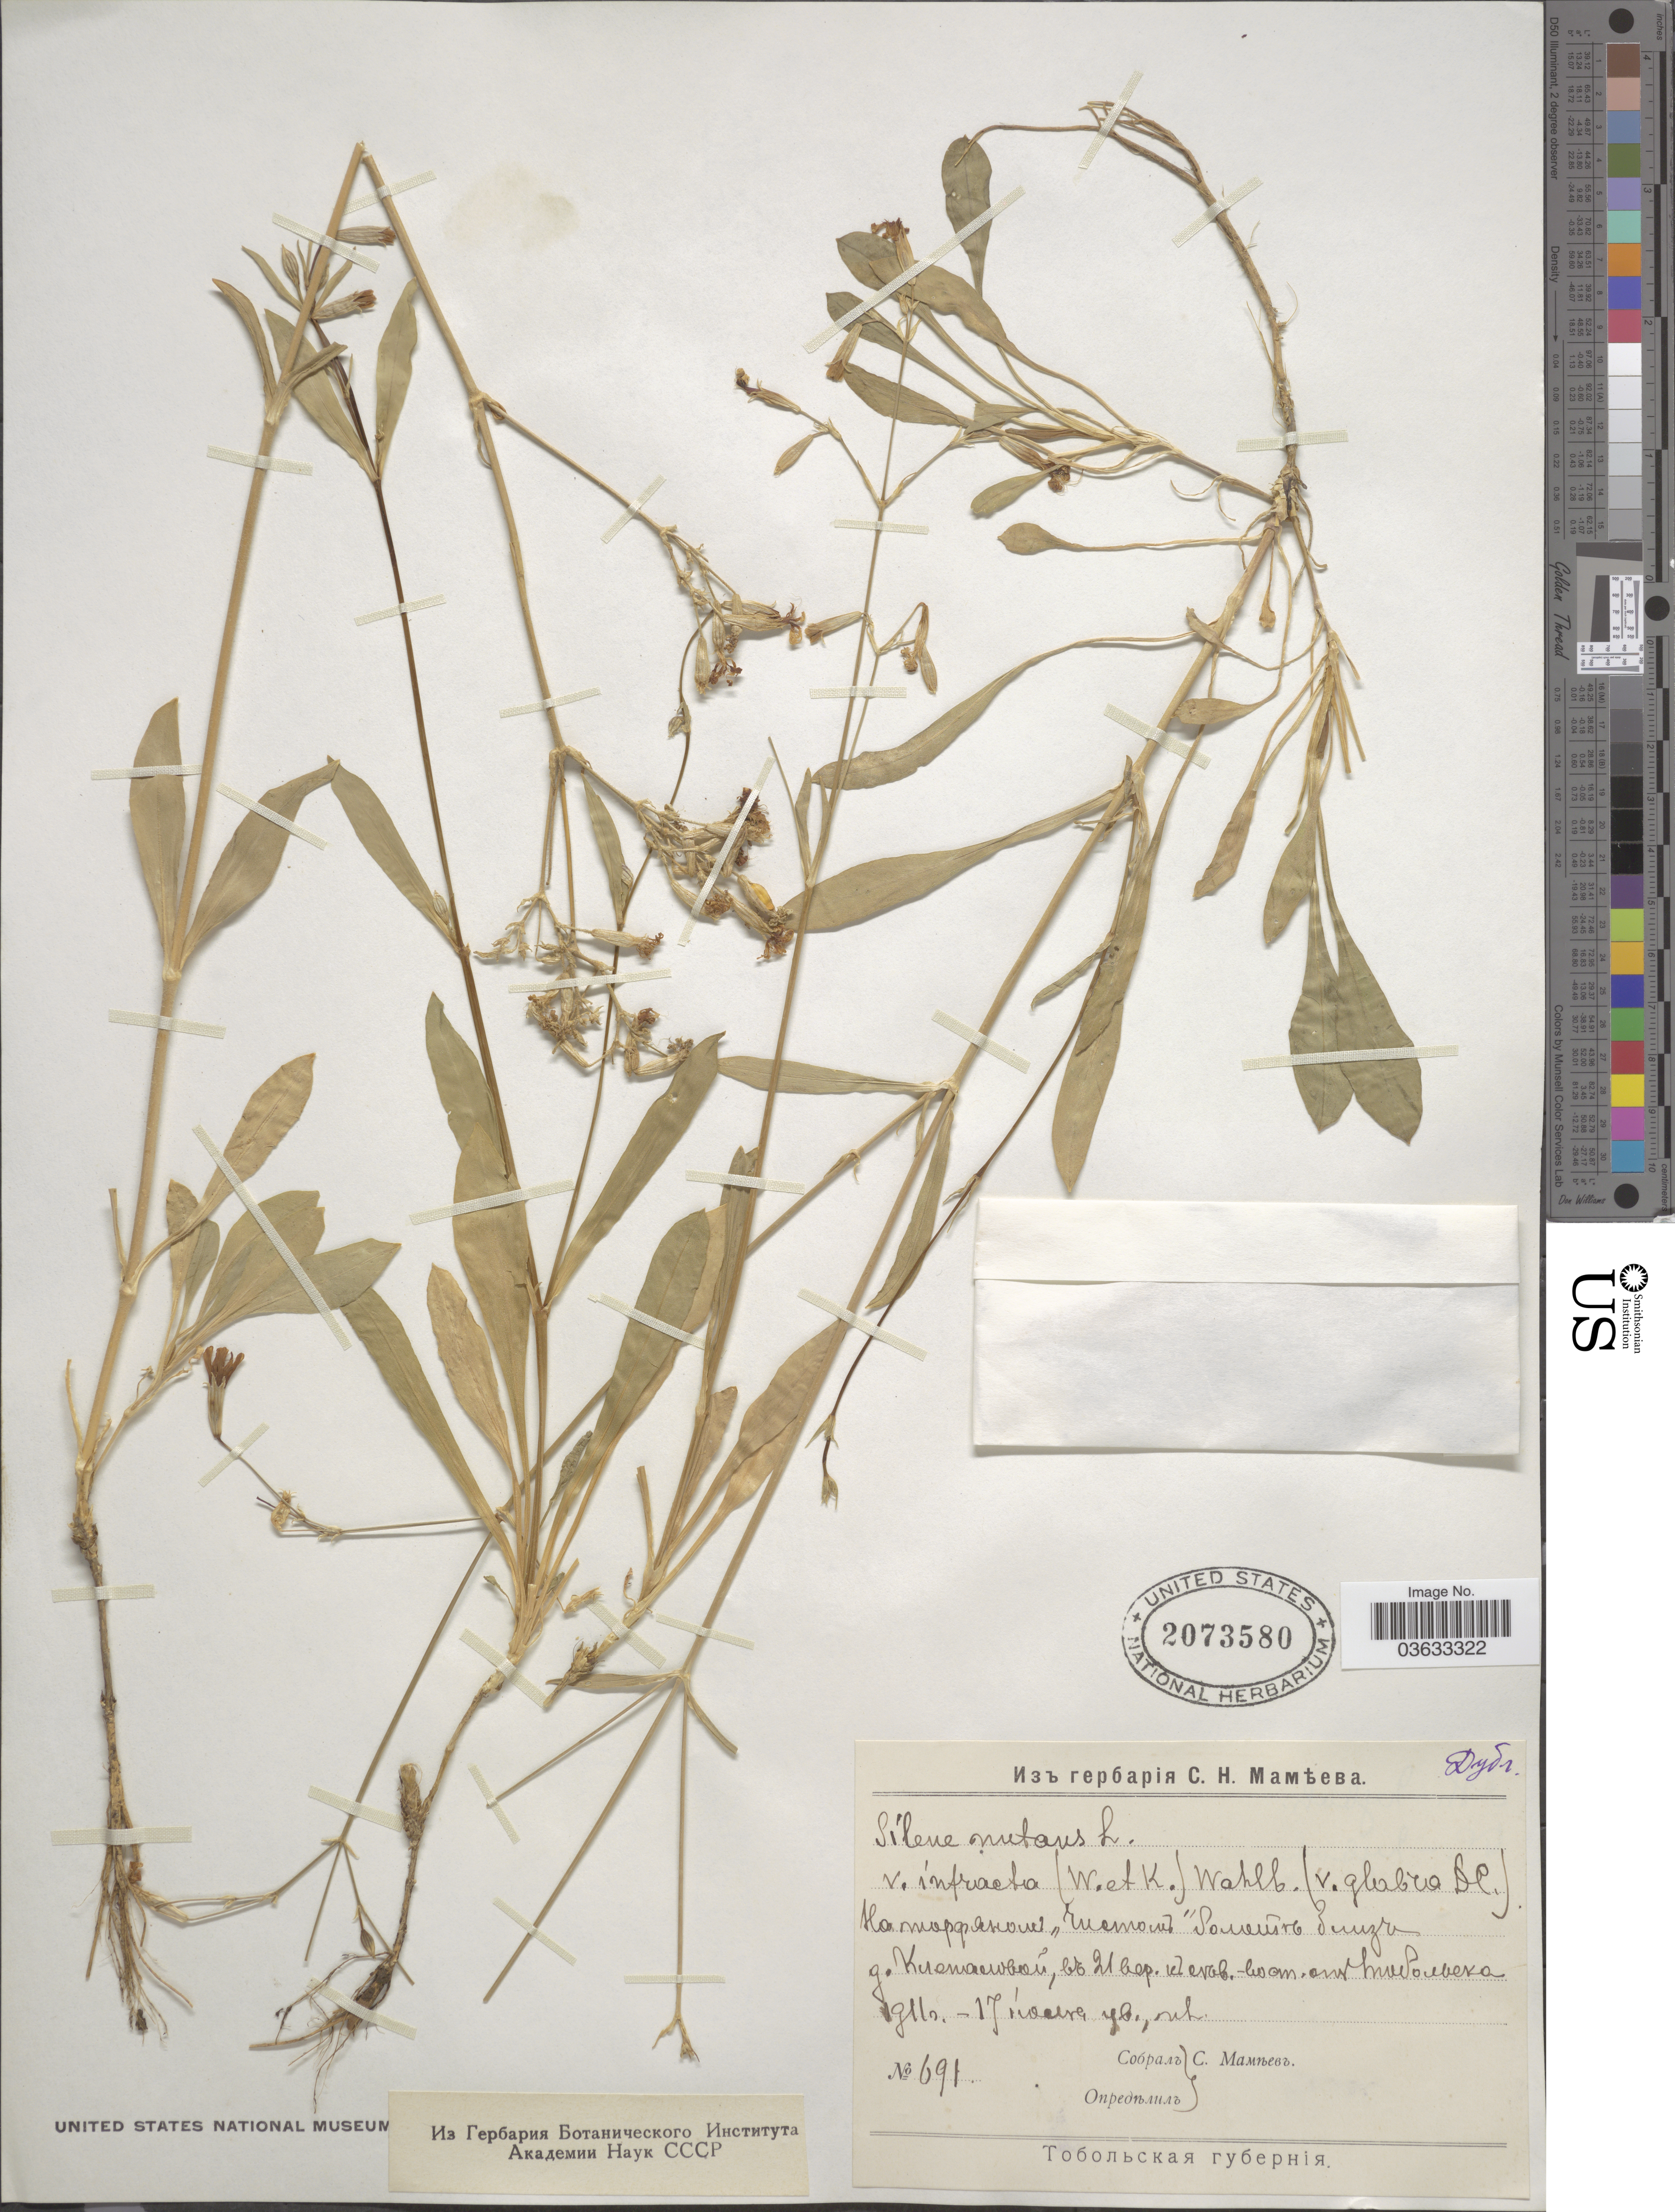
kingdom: Plantae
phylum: Tracheophyta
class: Magnoliopsida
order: Caryophyllales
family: Caryophyllaceae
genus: Silene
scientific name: Silene nutans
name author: L.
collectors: C. Mameev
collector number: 691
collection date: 1911-11-17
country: Russian Federation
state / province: Tyumen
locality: ca. 22 km NE from Tobolsk.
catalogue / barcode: US 2073580